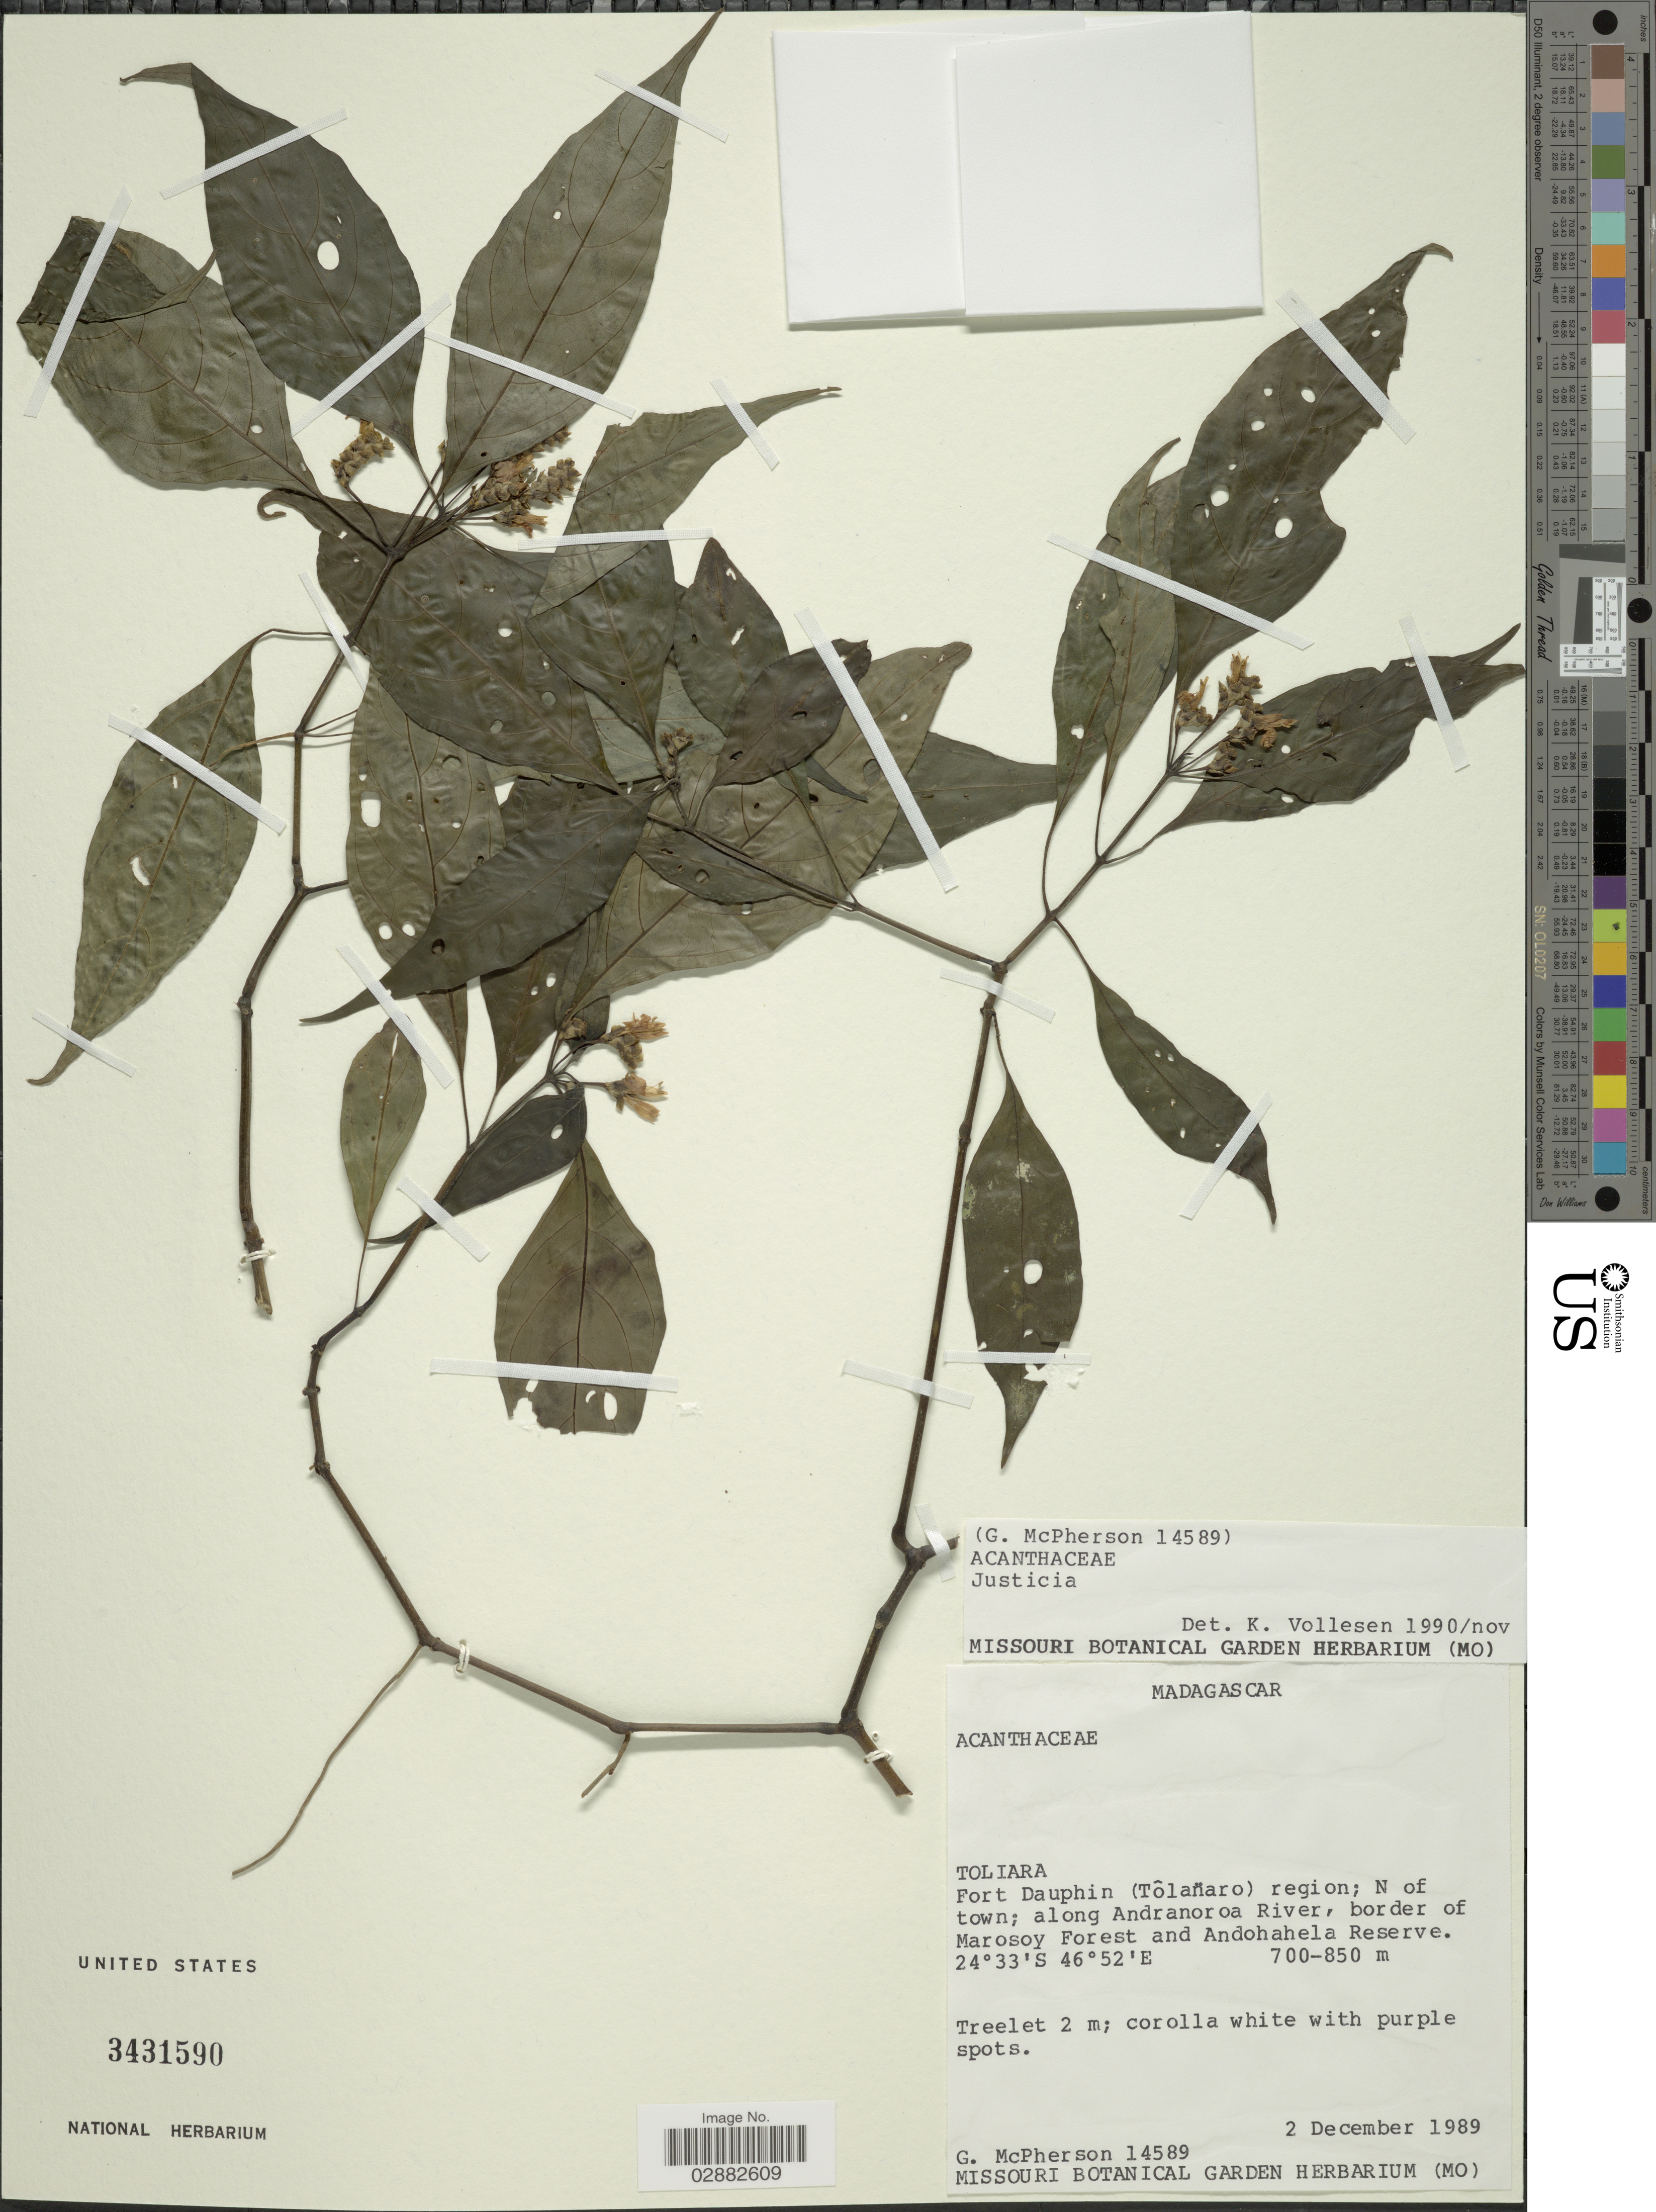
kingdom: Plantae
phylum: Tracheophyta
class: Magnoliopsida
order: Lamiales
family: Acanthaceae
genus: Justicia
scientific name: Justicia sp.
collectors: G. McPherson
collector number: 14589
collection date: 1989-12-02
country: Madagascar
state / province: Anosy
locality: Fort Dauphin (Tôlanaro) region; N of town; along Andranoroa River, border of Marosoy Forest and Andohahela Reserve.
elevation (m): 700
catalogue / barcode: US 3431590